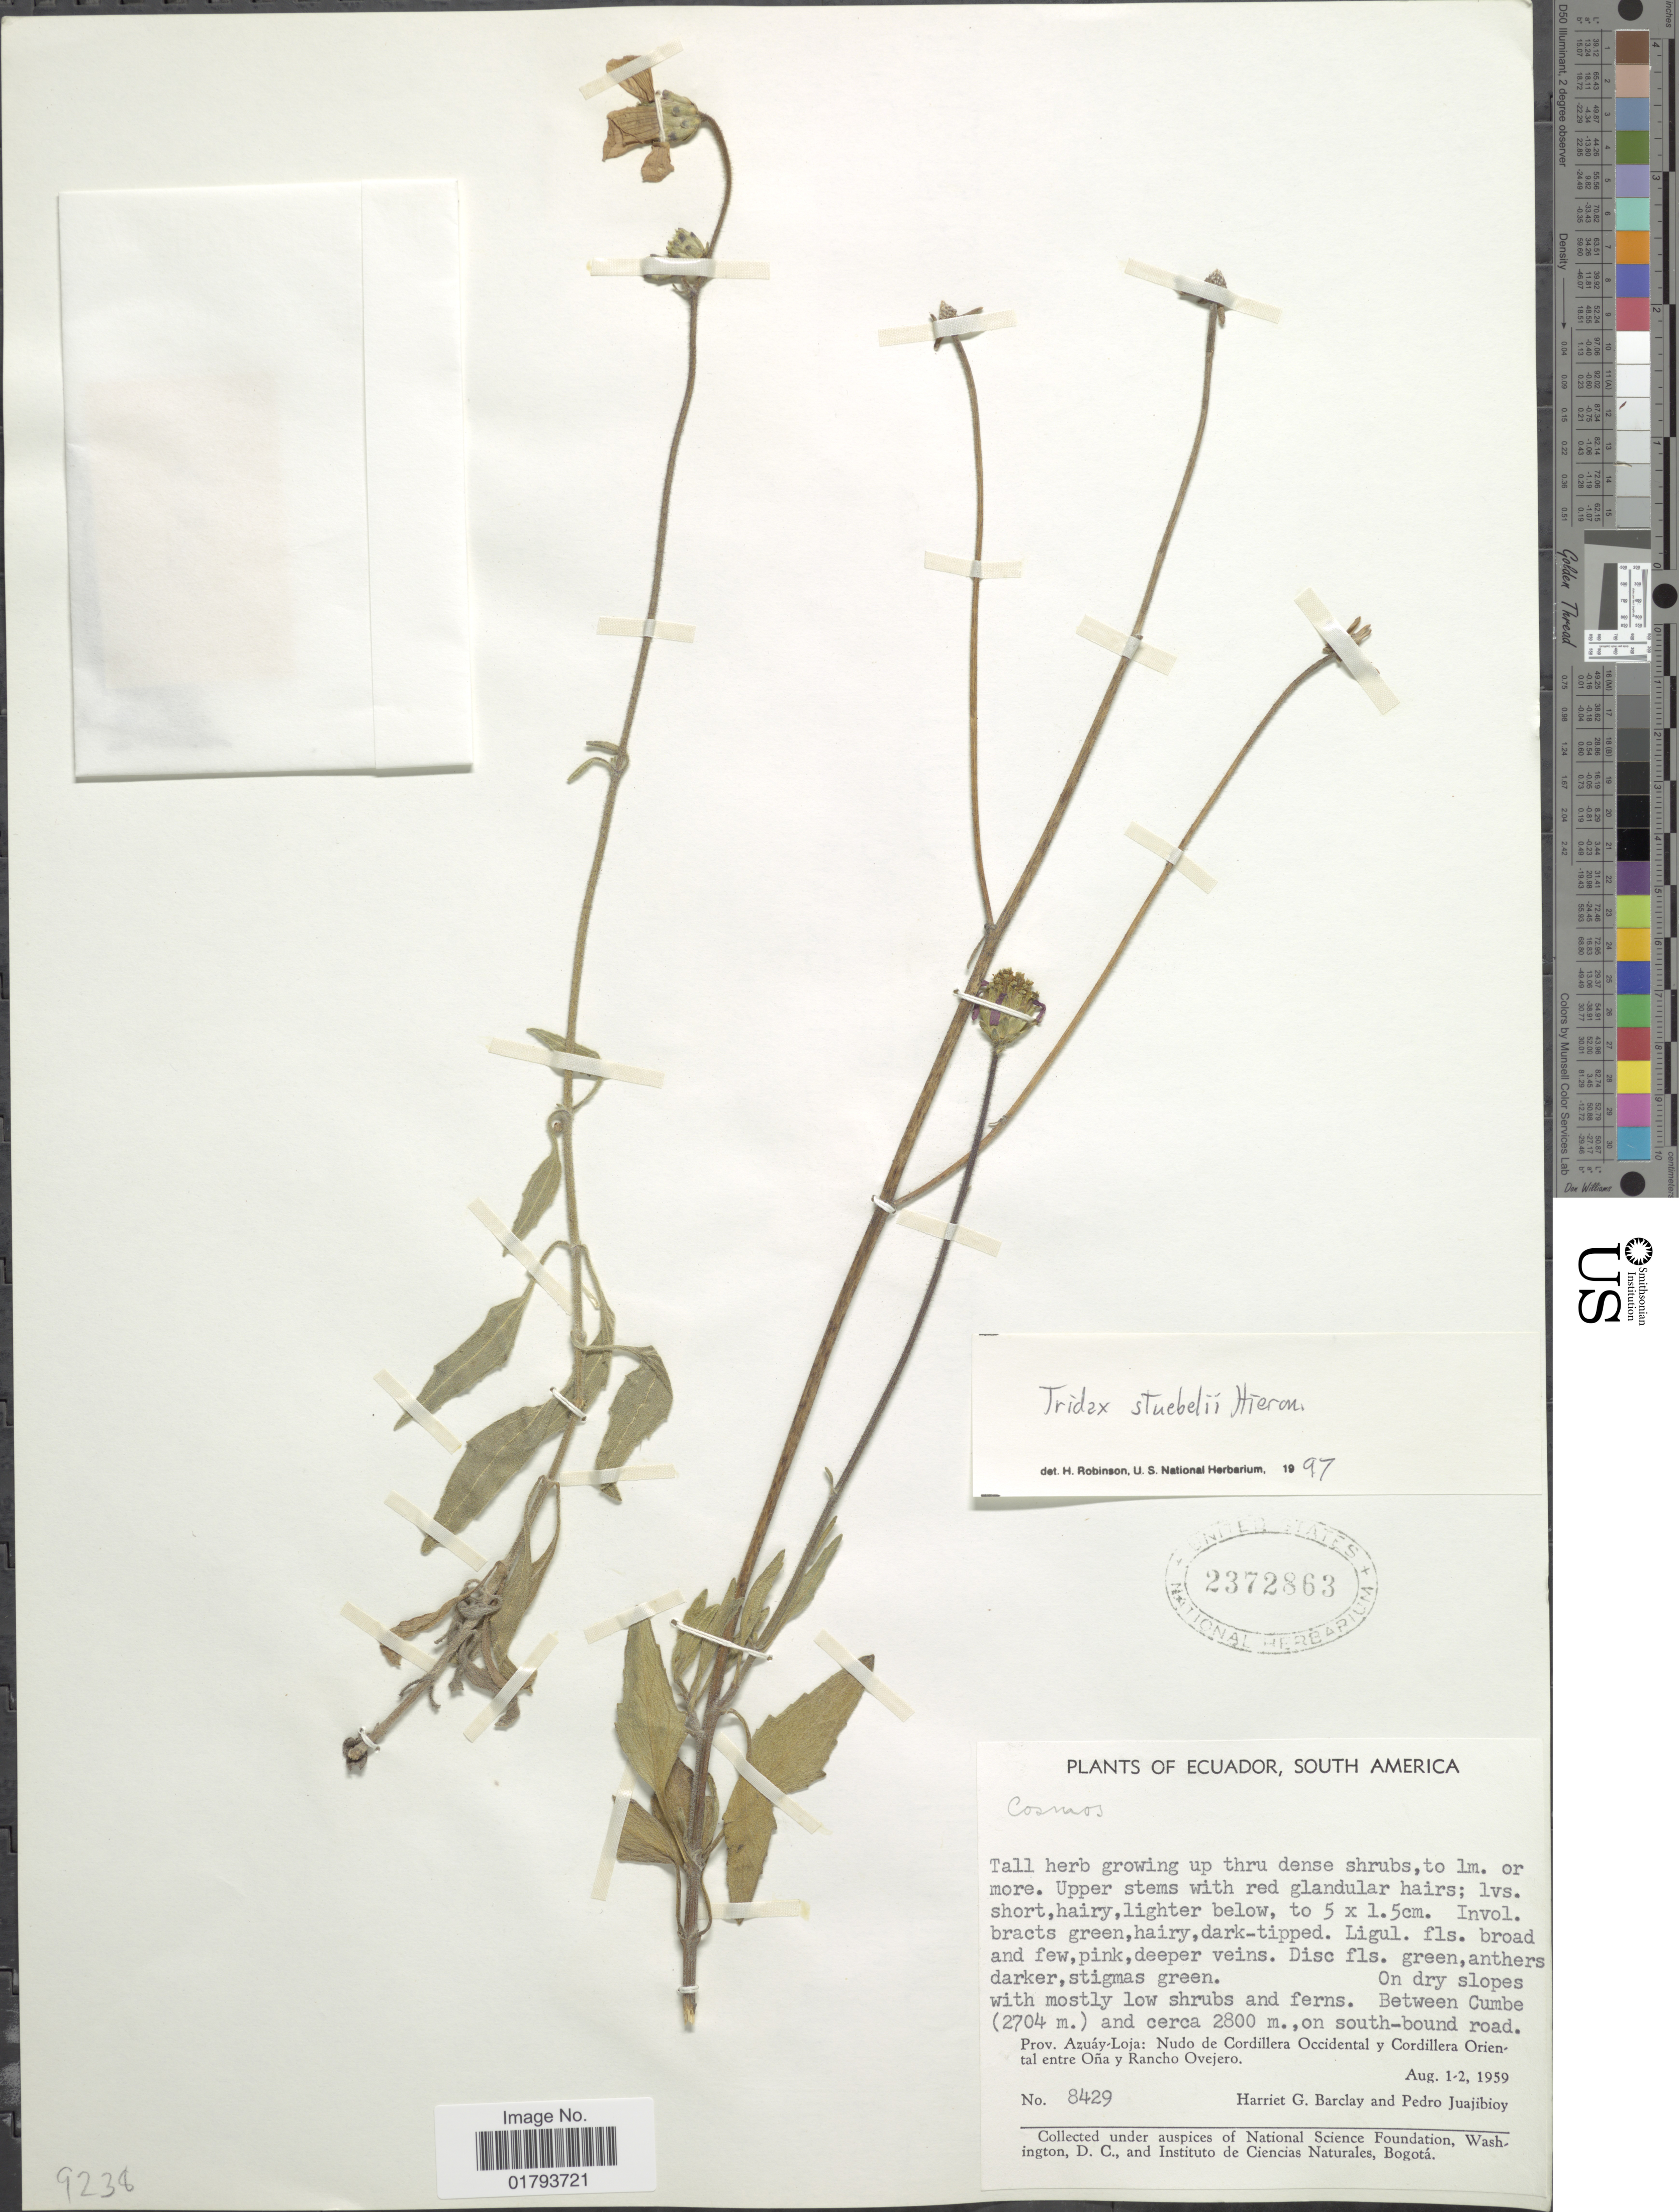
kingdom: Plantae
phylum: Tracheophyta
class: Magnoliopsida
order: Asterales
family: Asteraceae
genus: Tridax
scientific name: Tridax stuebelii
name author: Hieron.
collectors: H. G. Barclay & P. Juajibioy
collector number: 8429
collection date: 1959-08-01/1959-08-02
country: Ecuador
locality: Between Cumbe and cerca, on south-bound road, Prov. Azuáy-Loja: Nudo de Cordillera Occidental y Cordillera Oriental entre Oña y Rancho Ovejero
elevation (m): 2704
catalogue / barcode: US 2372863